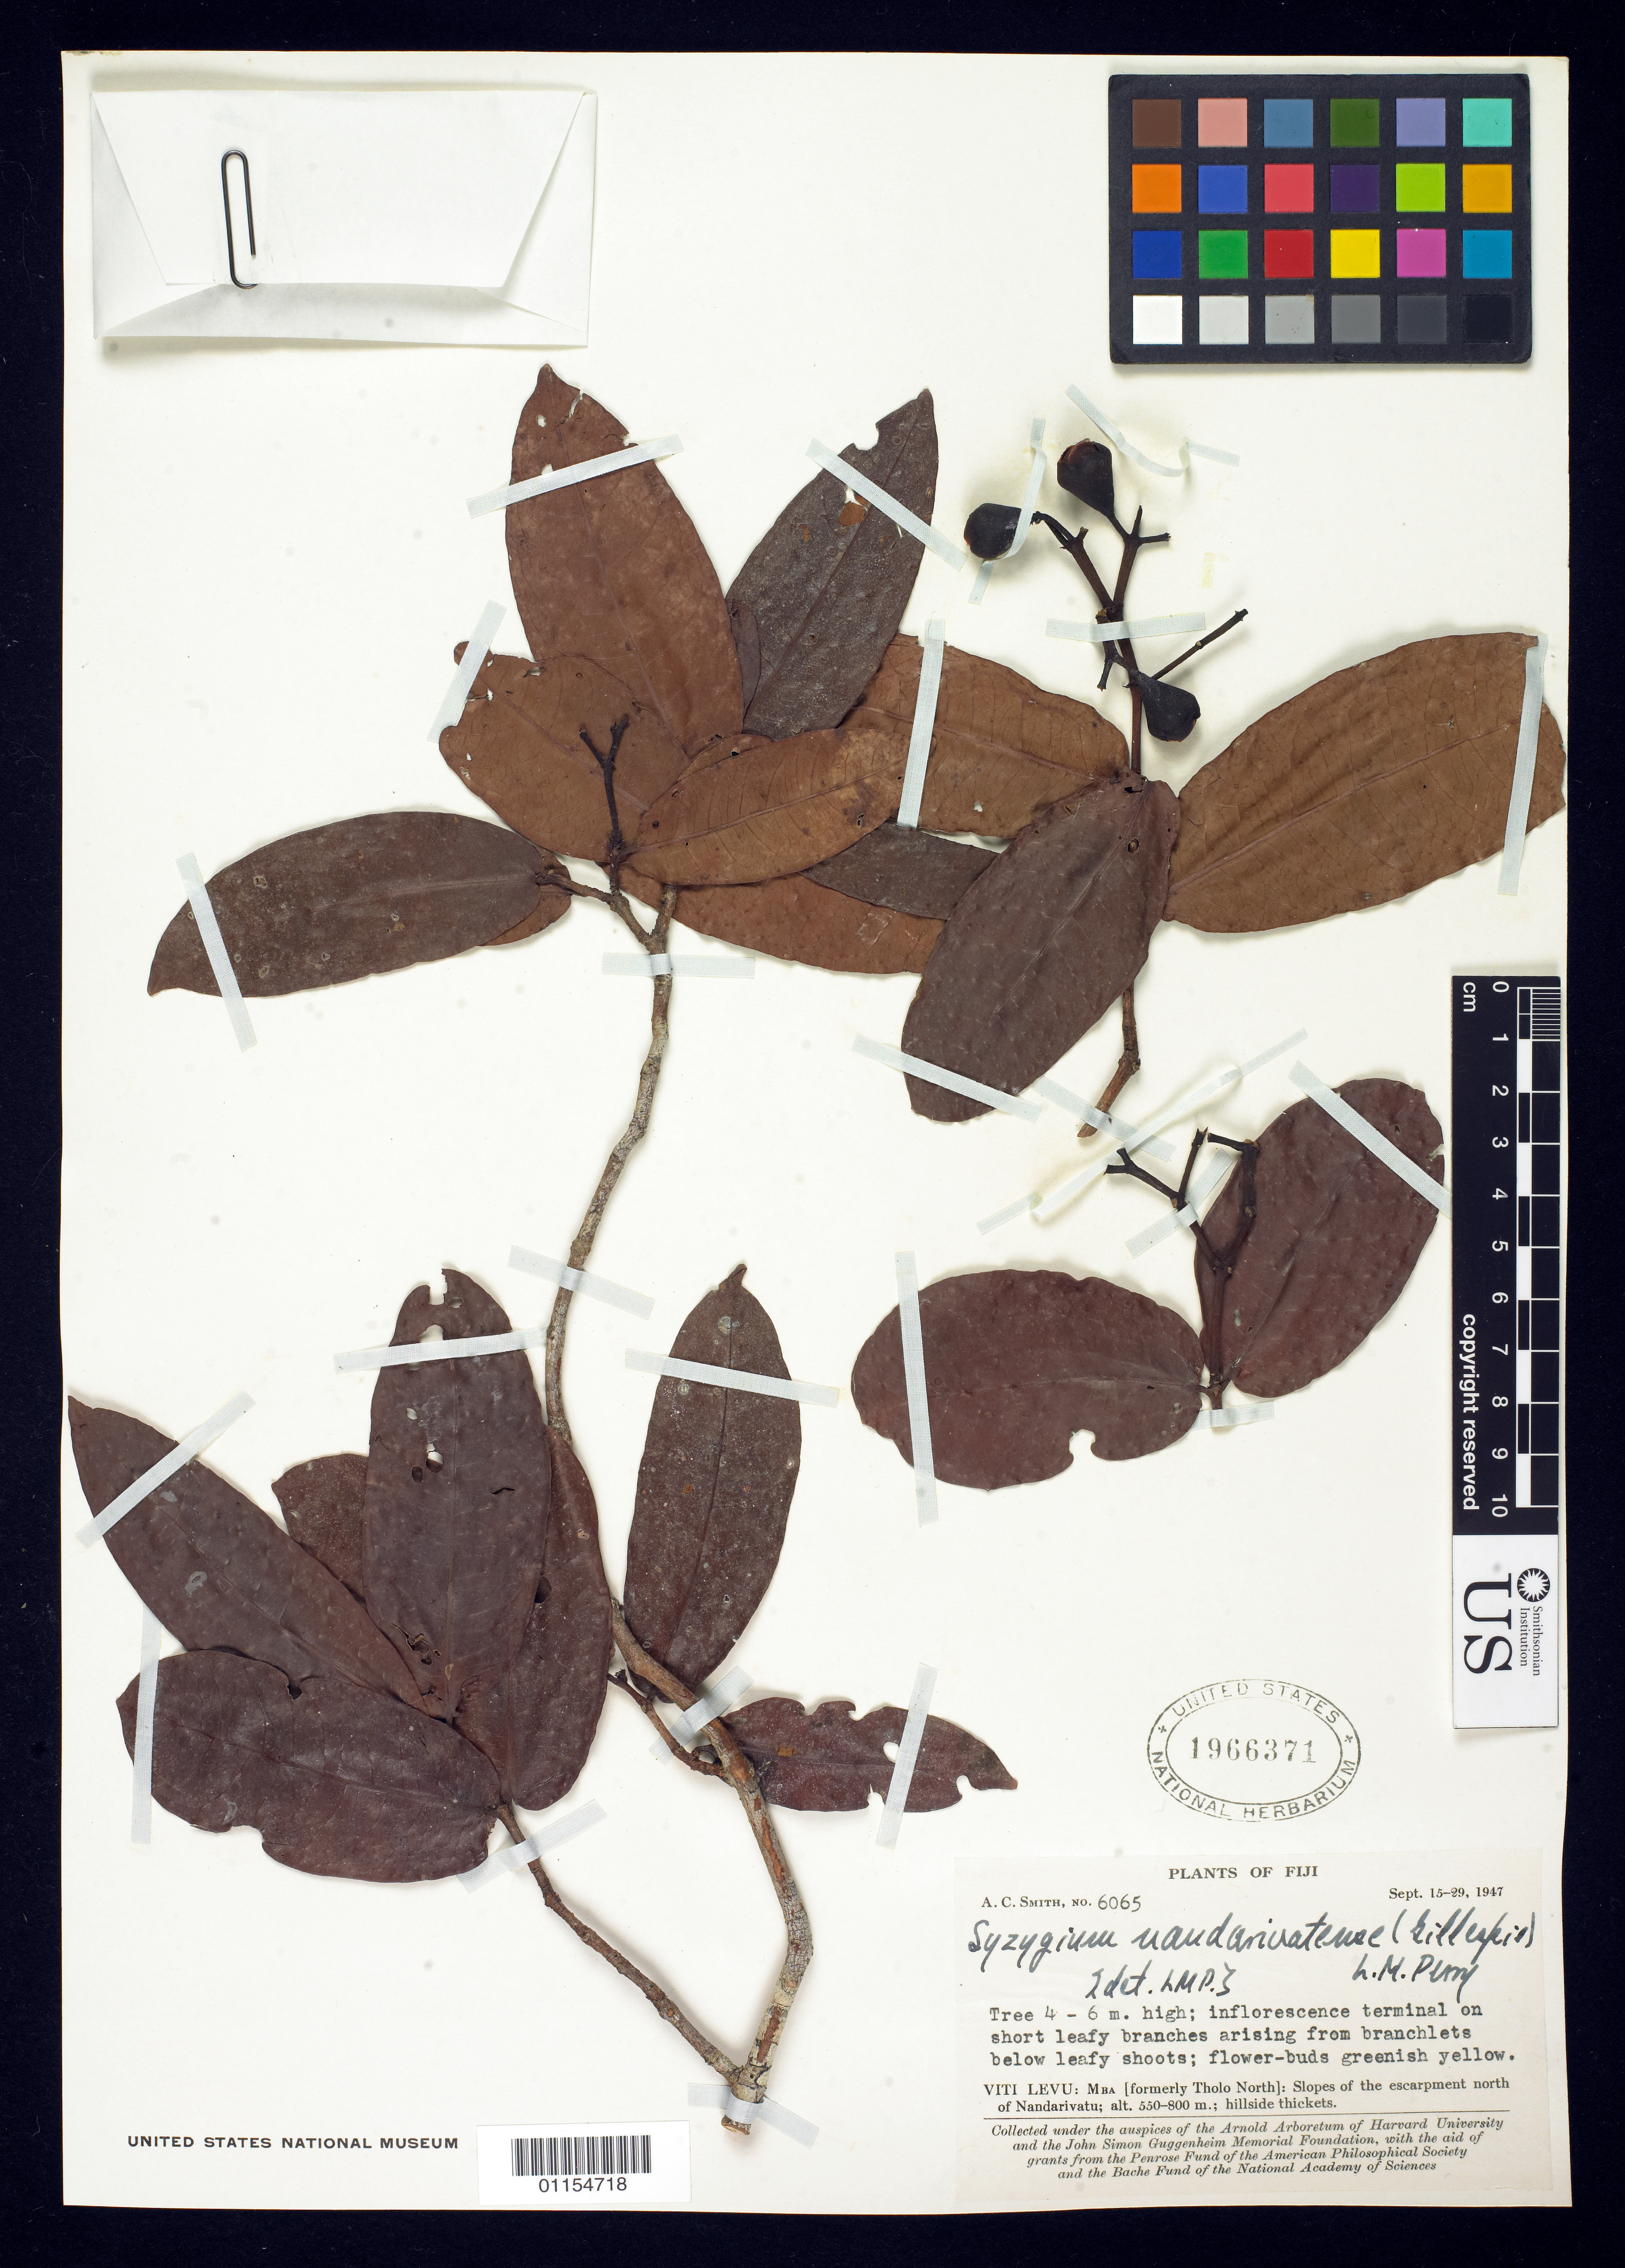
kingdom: Plantae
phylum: Tracheophyta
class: Magnoliopsida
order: Myrtales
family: Myrtaceae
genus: Syzygium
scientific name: Syzygium nandarivatense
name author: (Gillespie) L.M. Perry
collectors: A. C. Smith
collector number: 6065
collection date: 1947-09-15/1947-09-29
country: Fiji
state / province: Mba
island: Viti Levu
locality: Slopes of the escarpment north of Nandarivatu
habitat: hillside thickets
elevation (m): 550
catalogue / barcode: US 1966371